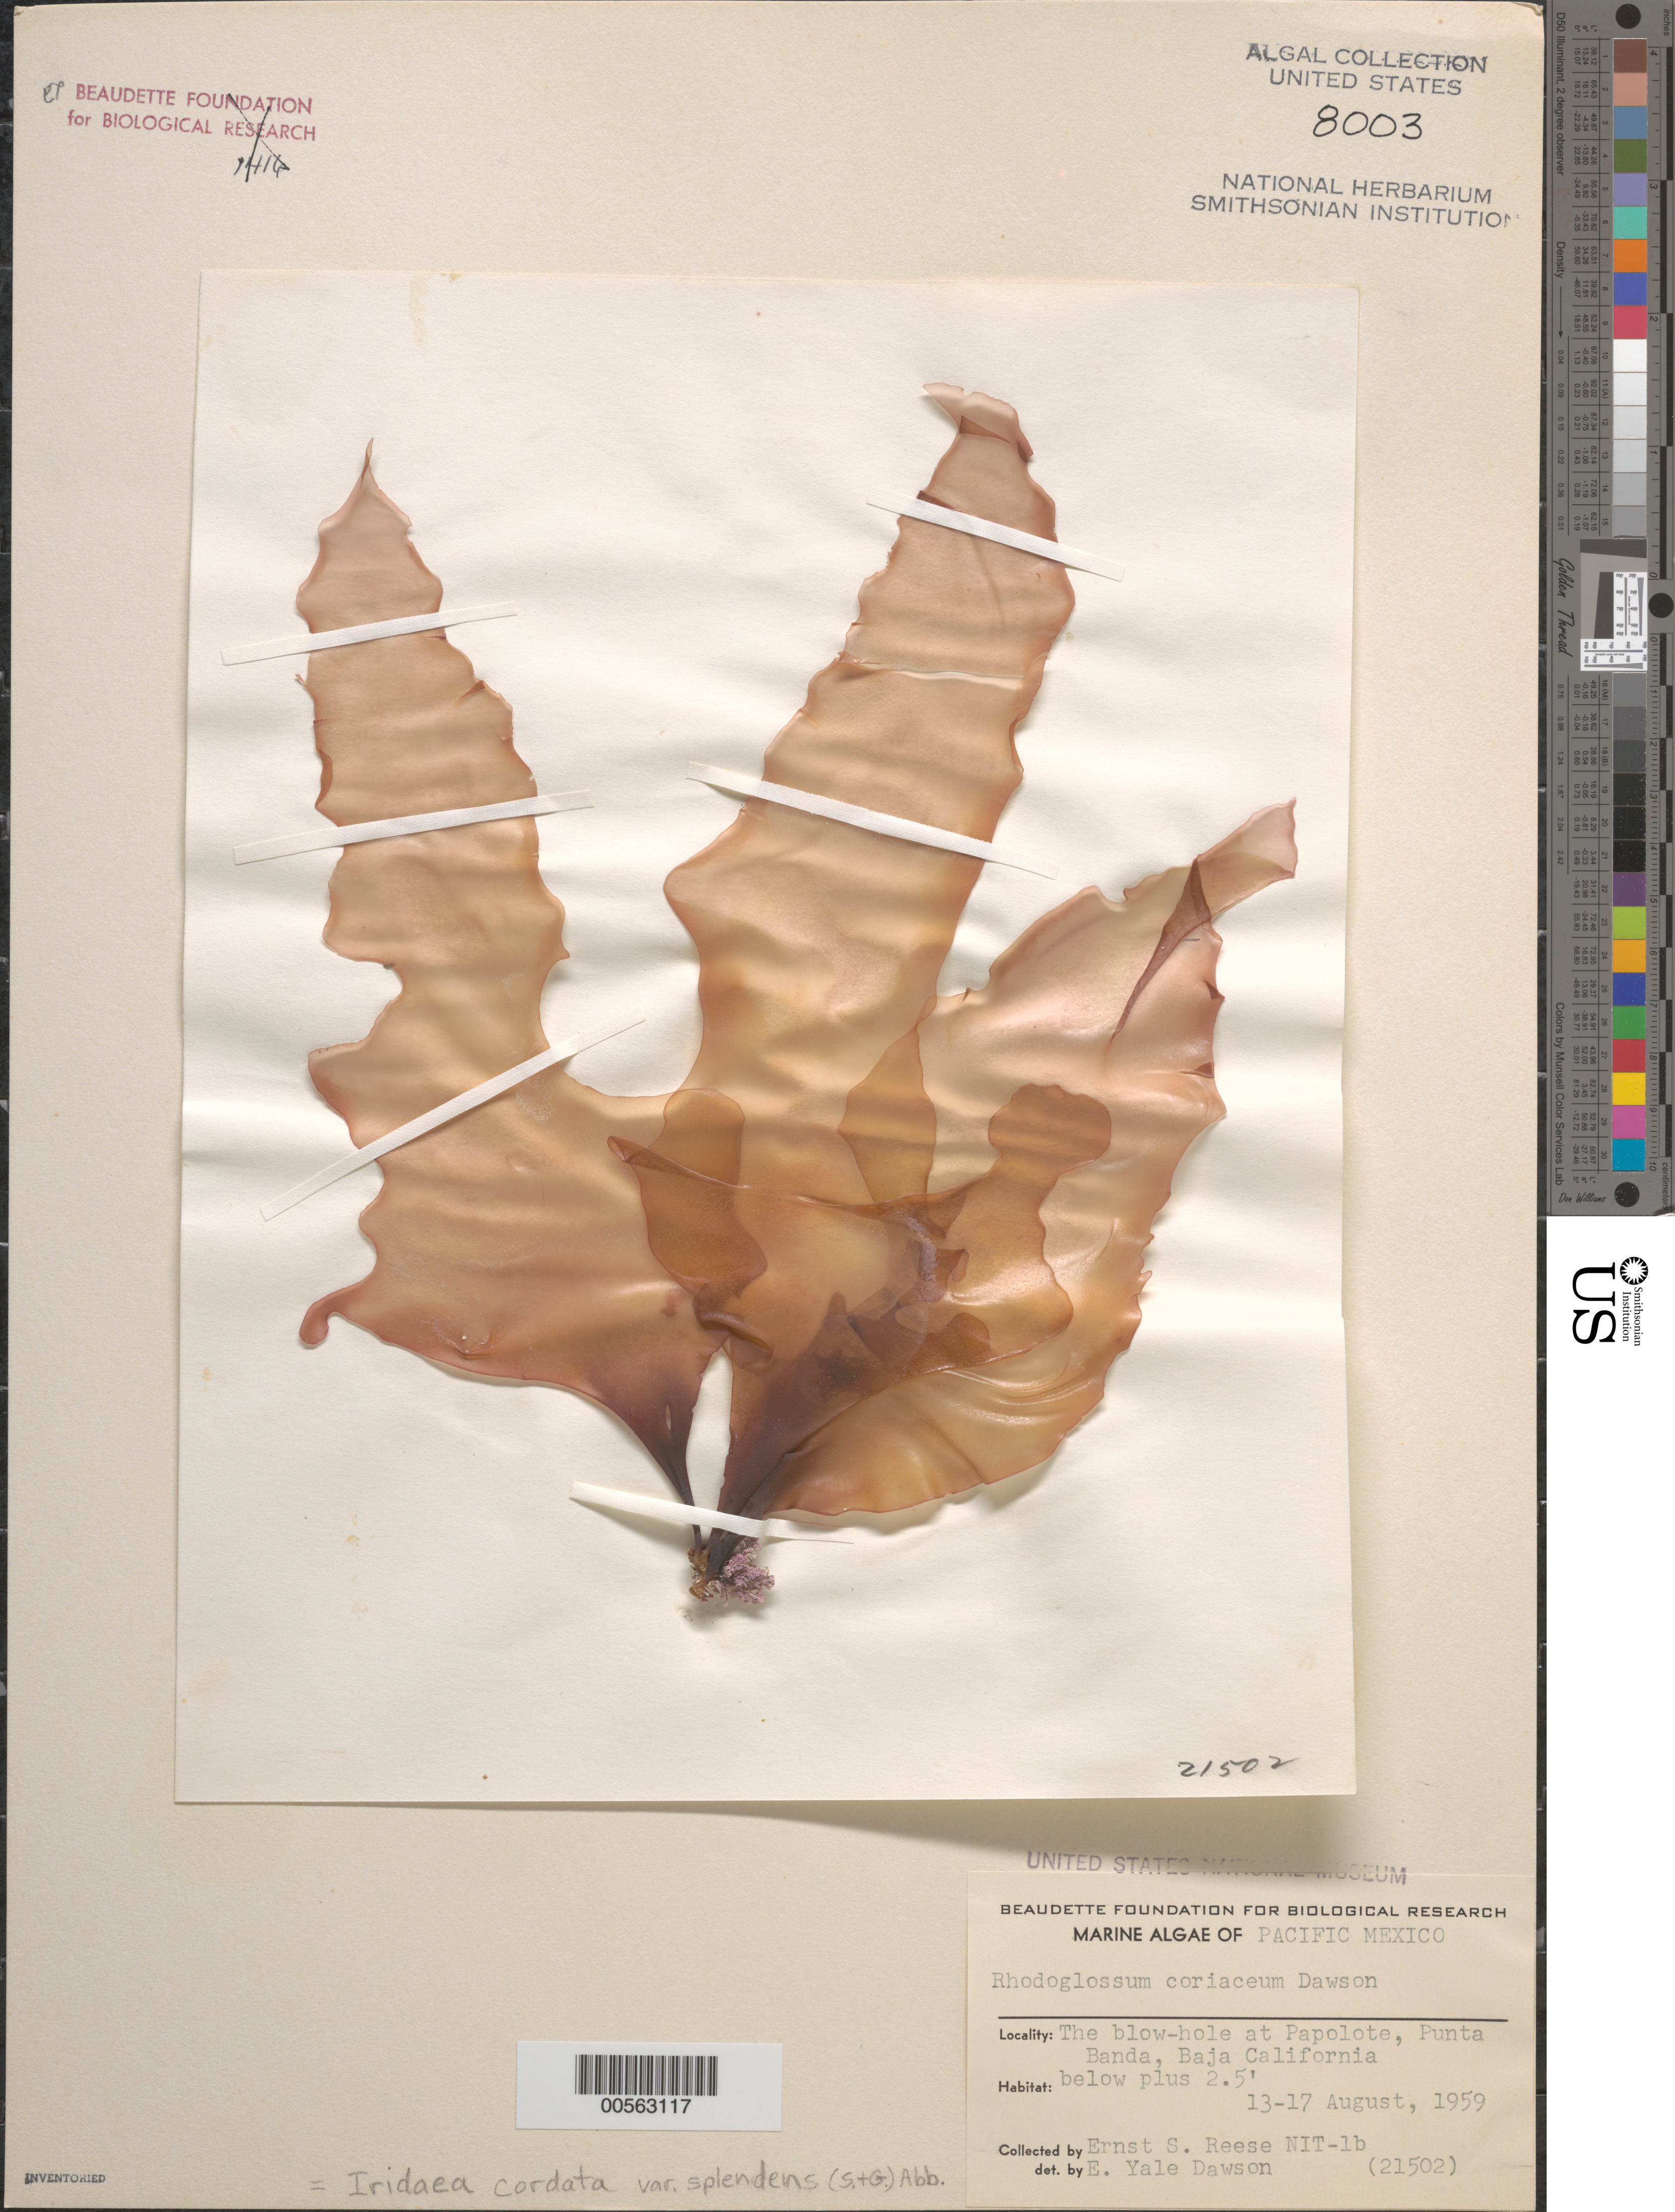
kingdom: Plantae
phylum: Rhodophyta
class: Florideophyceae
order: Gigartinales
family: Gigartinaceae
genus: Iridaea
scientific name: Iridaea cordata var. splendens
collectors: E. Reese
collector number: EYD 21502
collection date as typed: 13 Aug 1959 to 17 Aug 1959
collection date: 1959-08-13/1959-08-17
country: Mexico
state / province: Baja California Norte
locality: Blow Hole, Papolote, Punta Banda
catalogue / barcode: US 8003